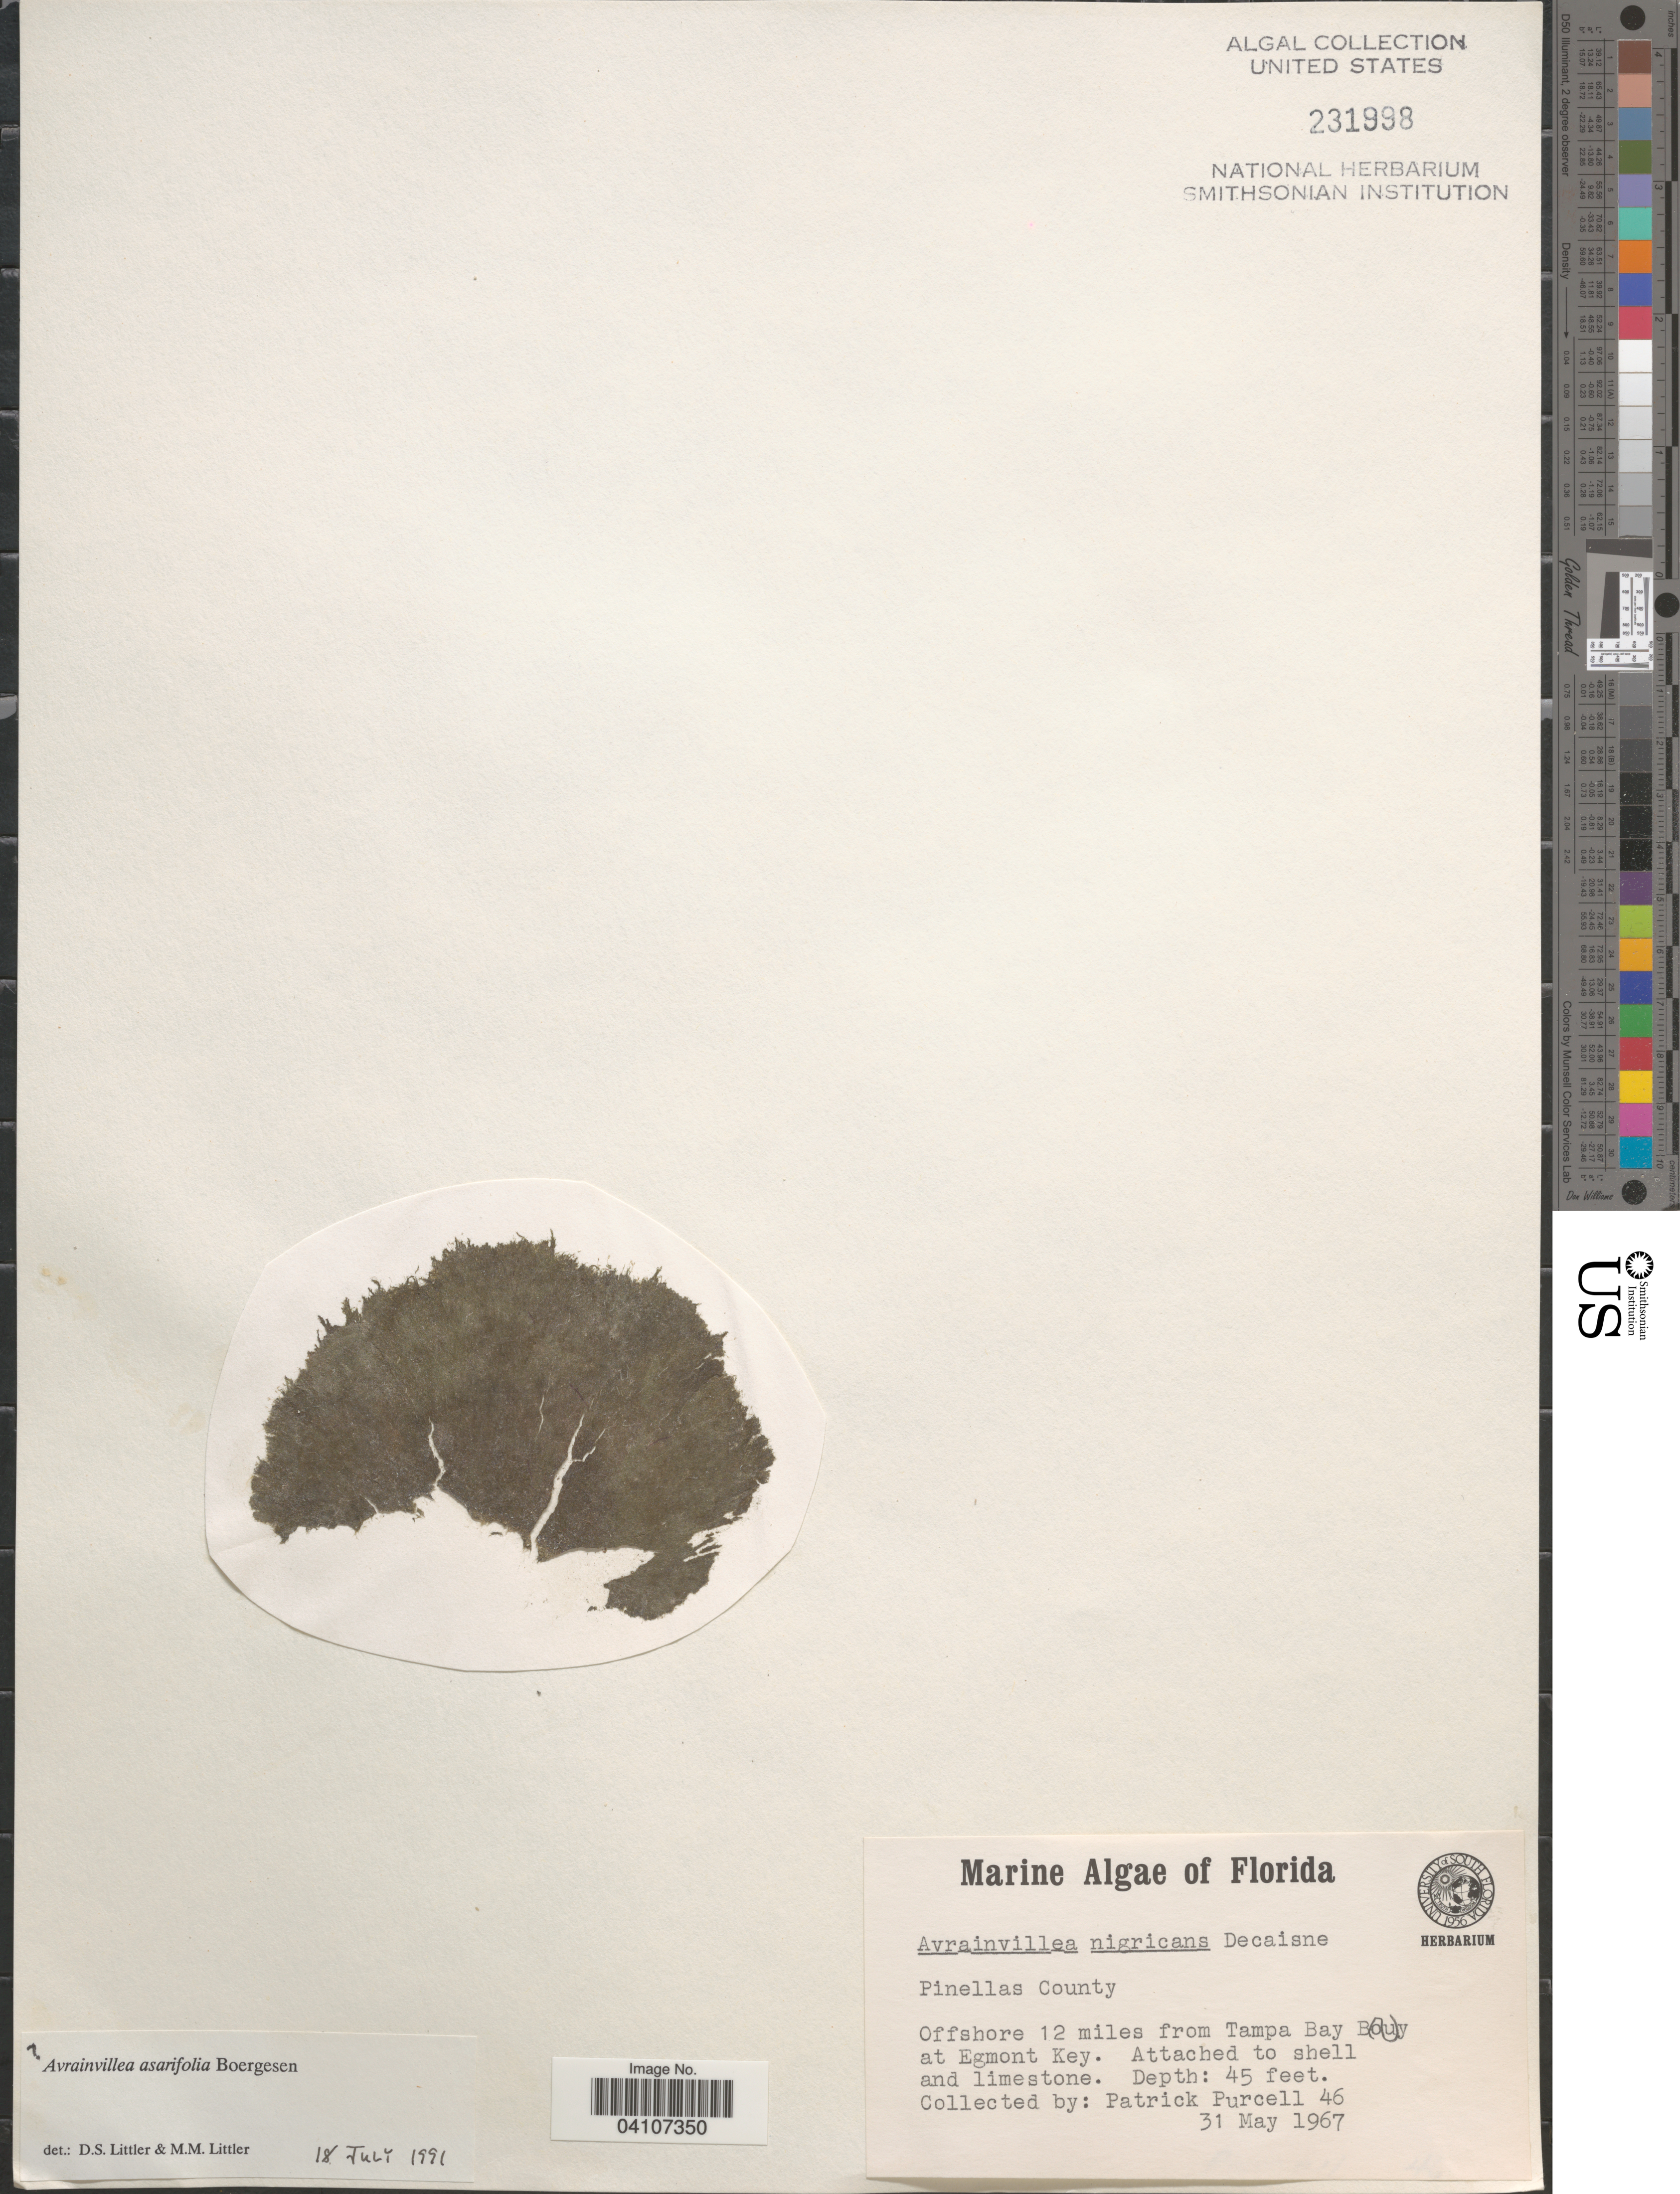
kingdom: Plantae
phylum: Chlorophyta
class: Ulvophyceae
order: Bryopsidales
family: Dichotomosiphonaceae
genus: Avrainvillea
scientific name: Avrainvillea asarifolia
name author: Børgesen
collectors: P. Purcell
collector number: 46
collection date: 1967-05-31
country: United States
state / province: Florida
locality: Offshore 12 miles from Tampa Bay Buoy at Egmont Key. Pinellas County.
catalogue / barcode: US 231998